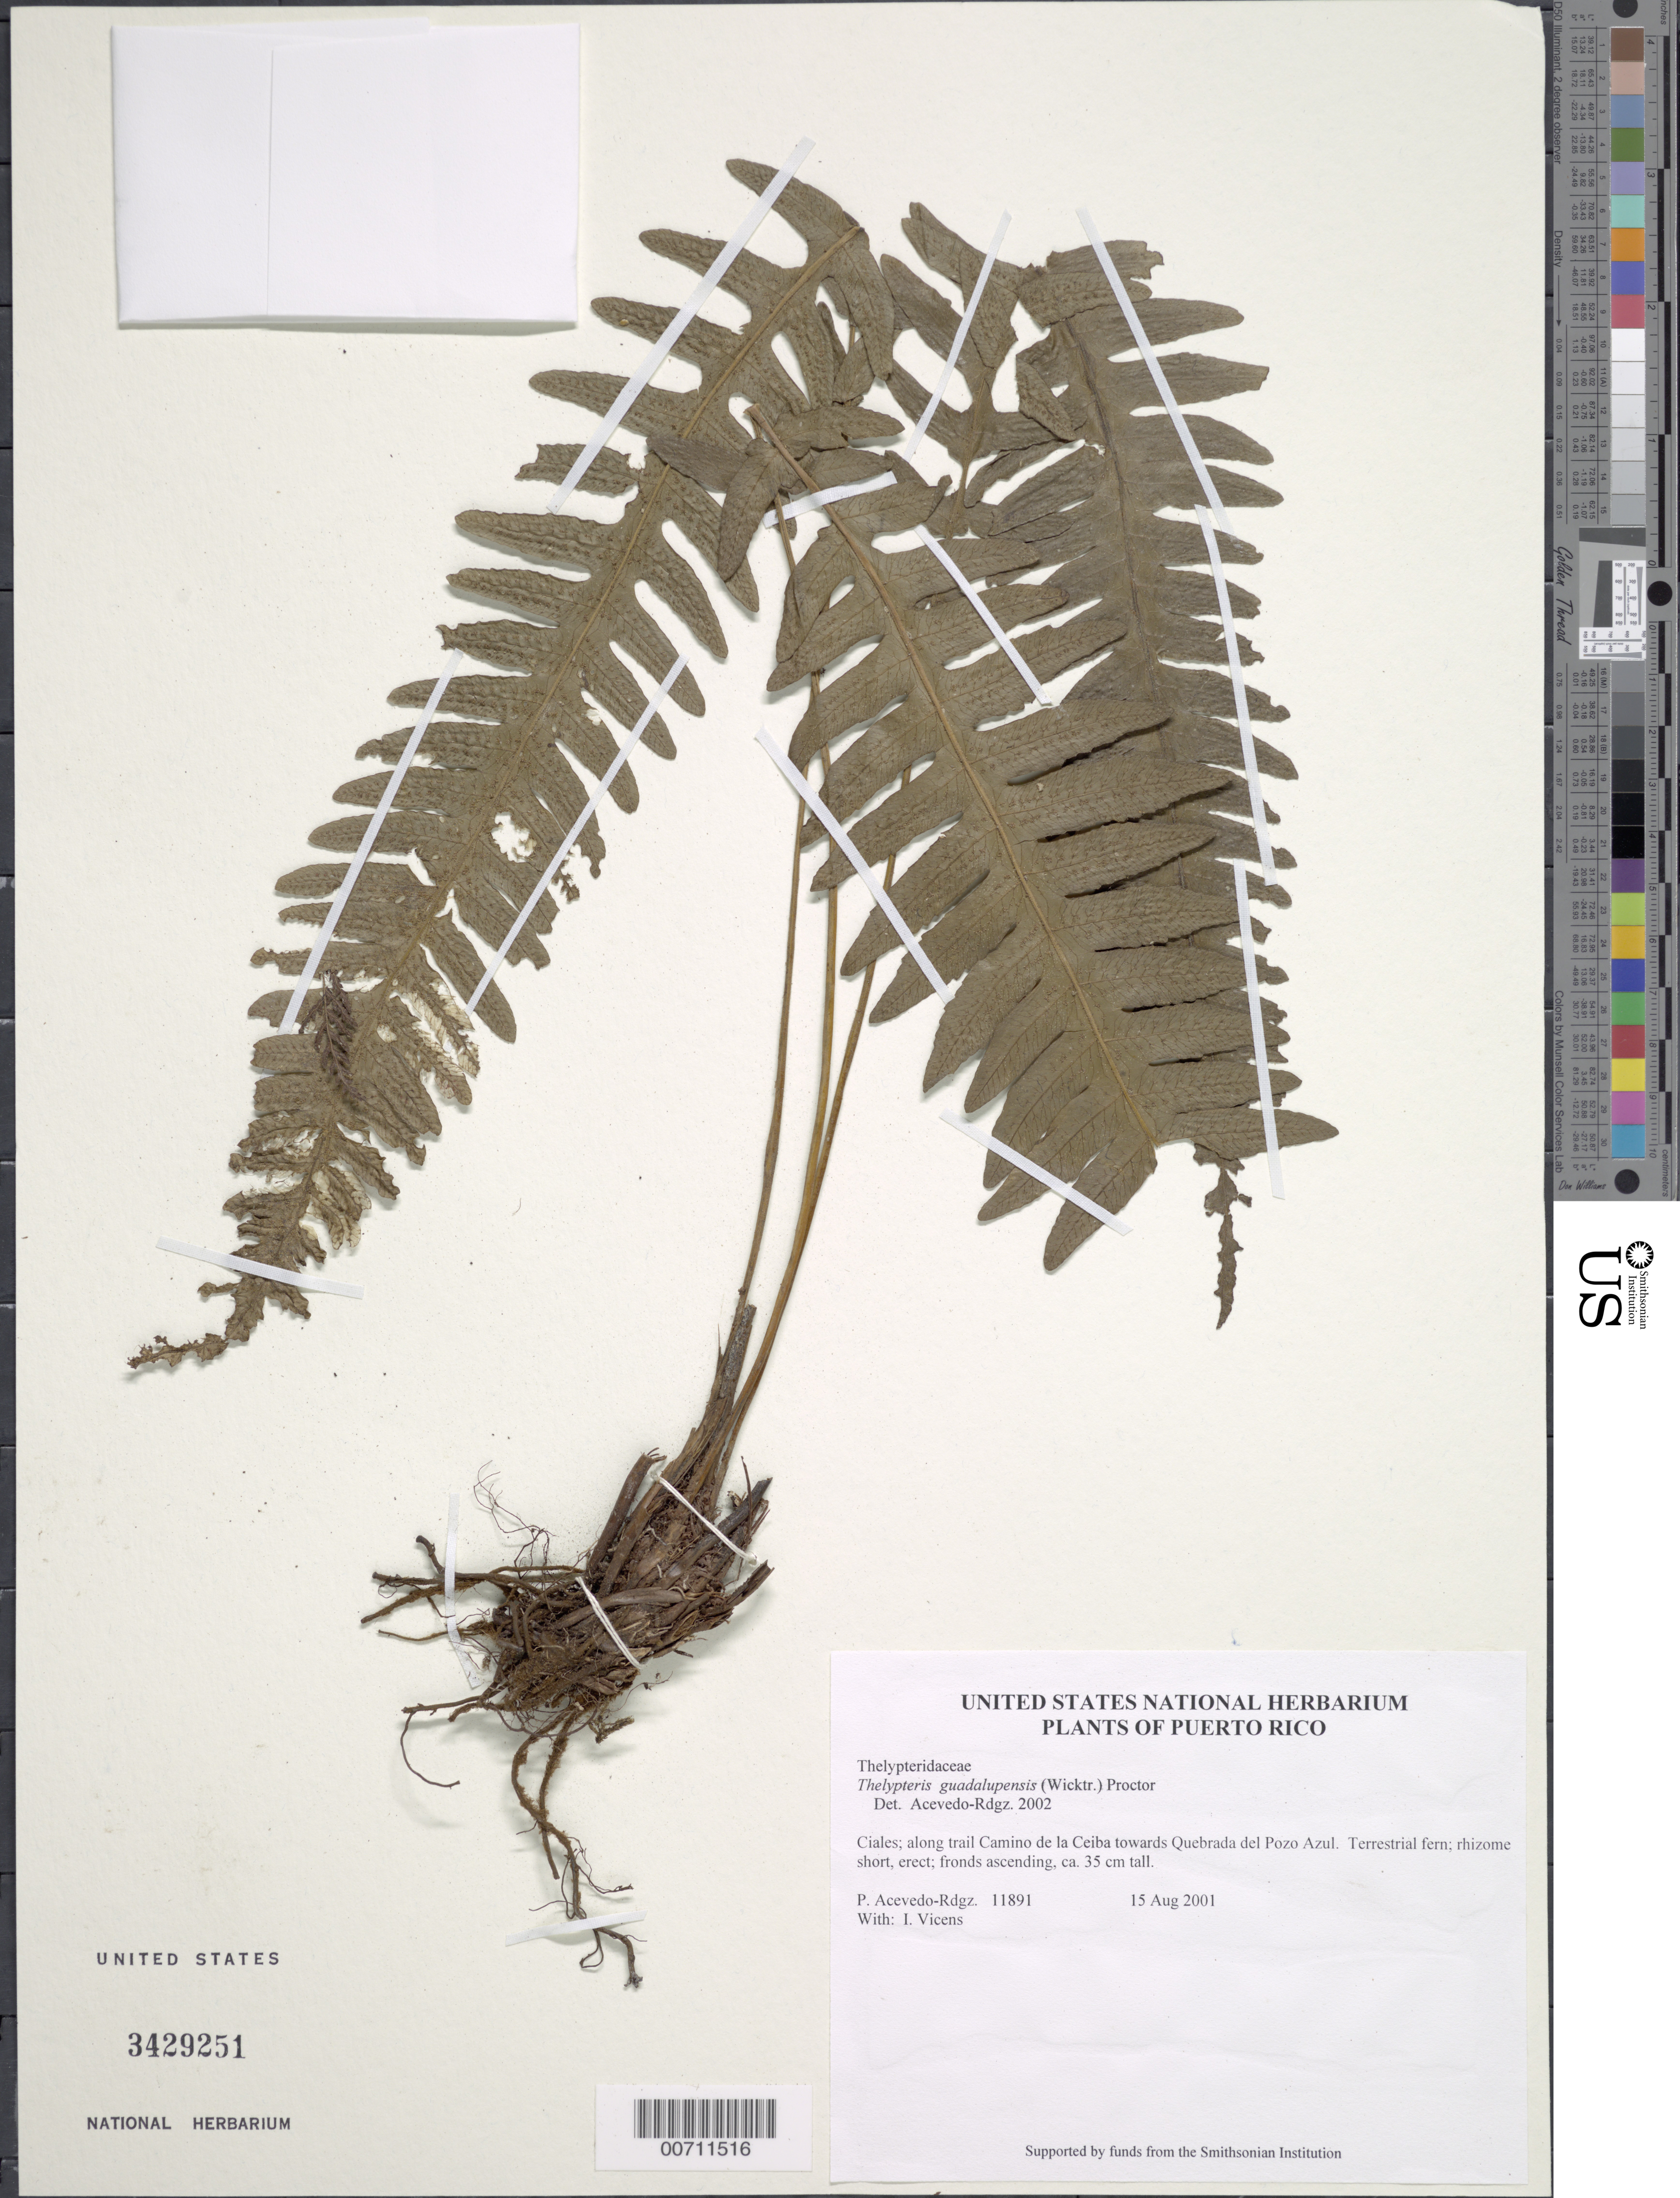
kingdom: Plantae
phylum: Tracheophyta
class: Polypodiopsida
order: Polypodiales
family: Thelypteridaceae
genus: Goniopteris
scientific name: Goniopteris guadelupensis (Wikstr.) comb. nov., ined 2015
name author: (Wikstr.)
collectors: P. Acevedo-Rodr. & I. Vicens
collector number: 11891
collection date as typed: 15 Aug 2001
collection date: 2001-08-15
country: Puerto Rico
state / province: Ciales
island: Puerto Rico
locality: Ciales; along trail Camino de la Ceiba towards Quebrada del Pozo Azul.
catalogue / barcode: US 3429251